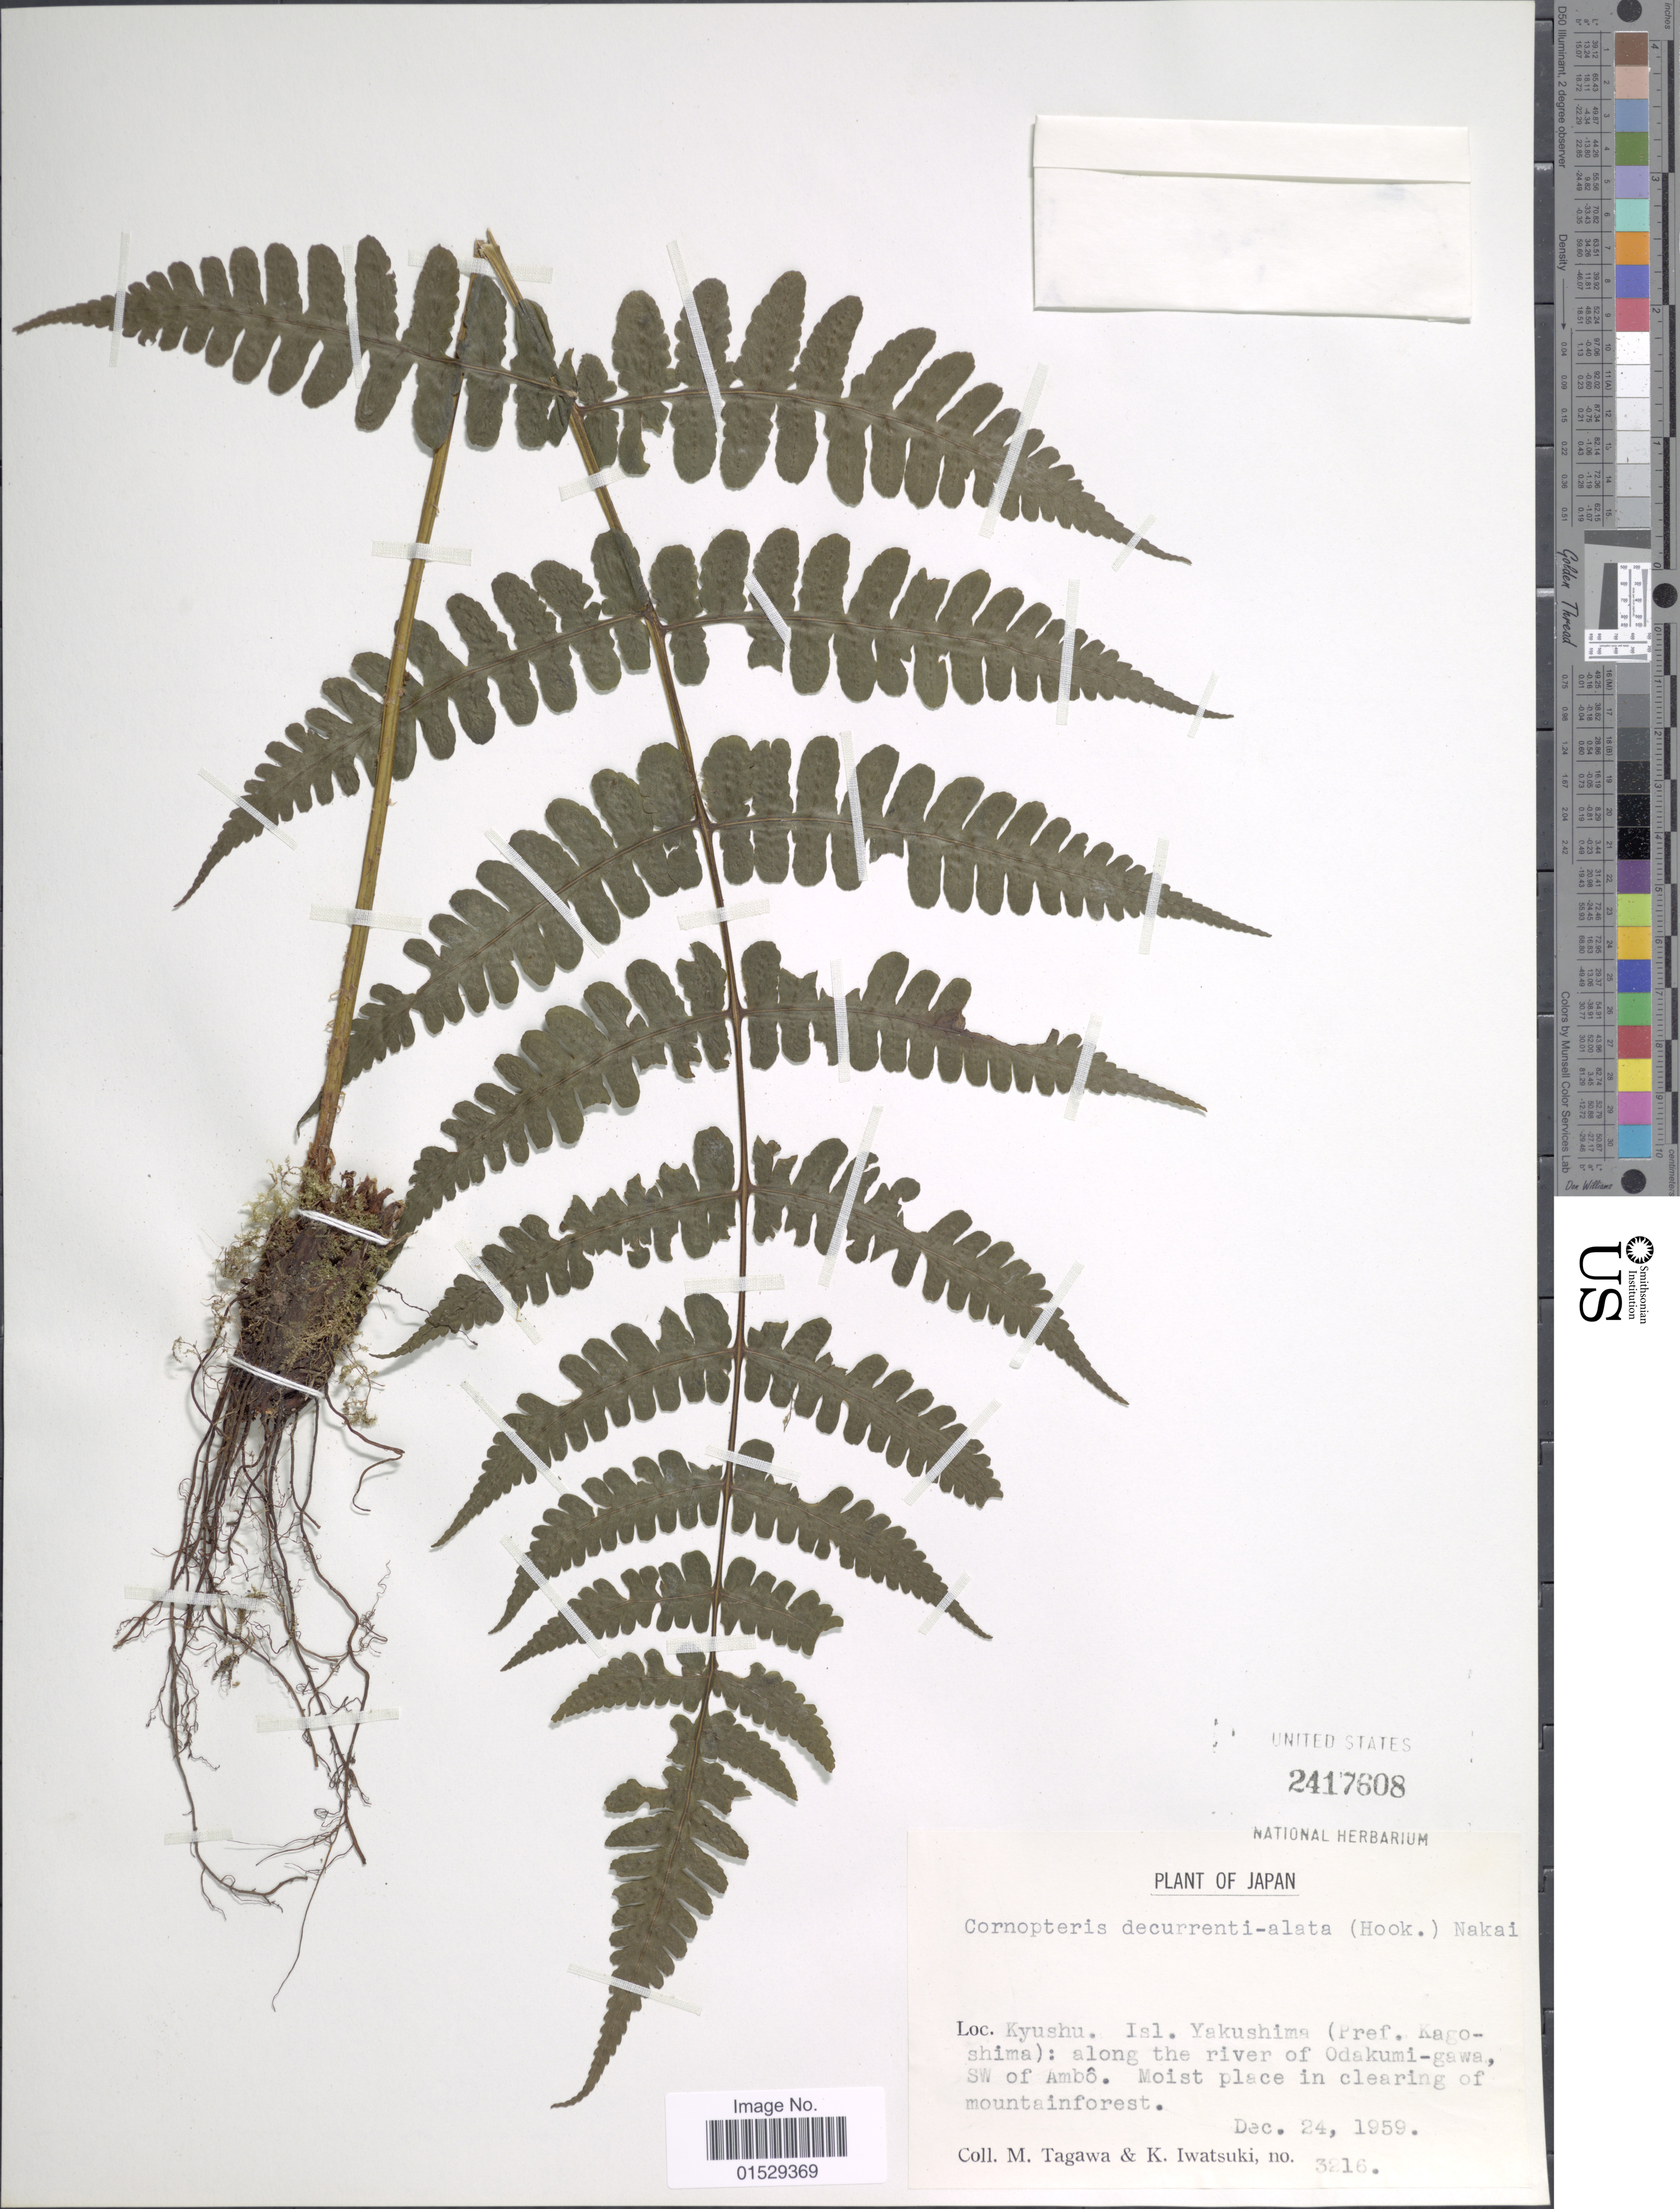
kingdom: Plantae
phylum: Tracheophyta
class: Polypodiopsida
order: Polypodiales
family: Athyriaceae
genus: Cornopteris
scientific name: Cornopteris decurrentialata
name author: (Hook.) Nakai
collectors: M. Tagawa & K. Iwatsuki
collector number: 3216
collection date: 1959-12-24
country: Japan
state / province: Kagosima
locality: Kyushu. Isl. Yakushima (Pref. Kagoshima): along the river of Odakumi-gawa, SW of Ambo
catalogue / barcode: US 2417608